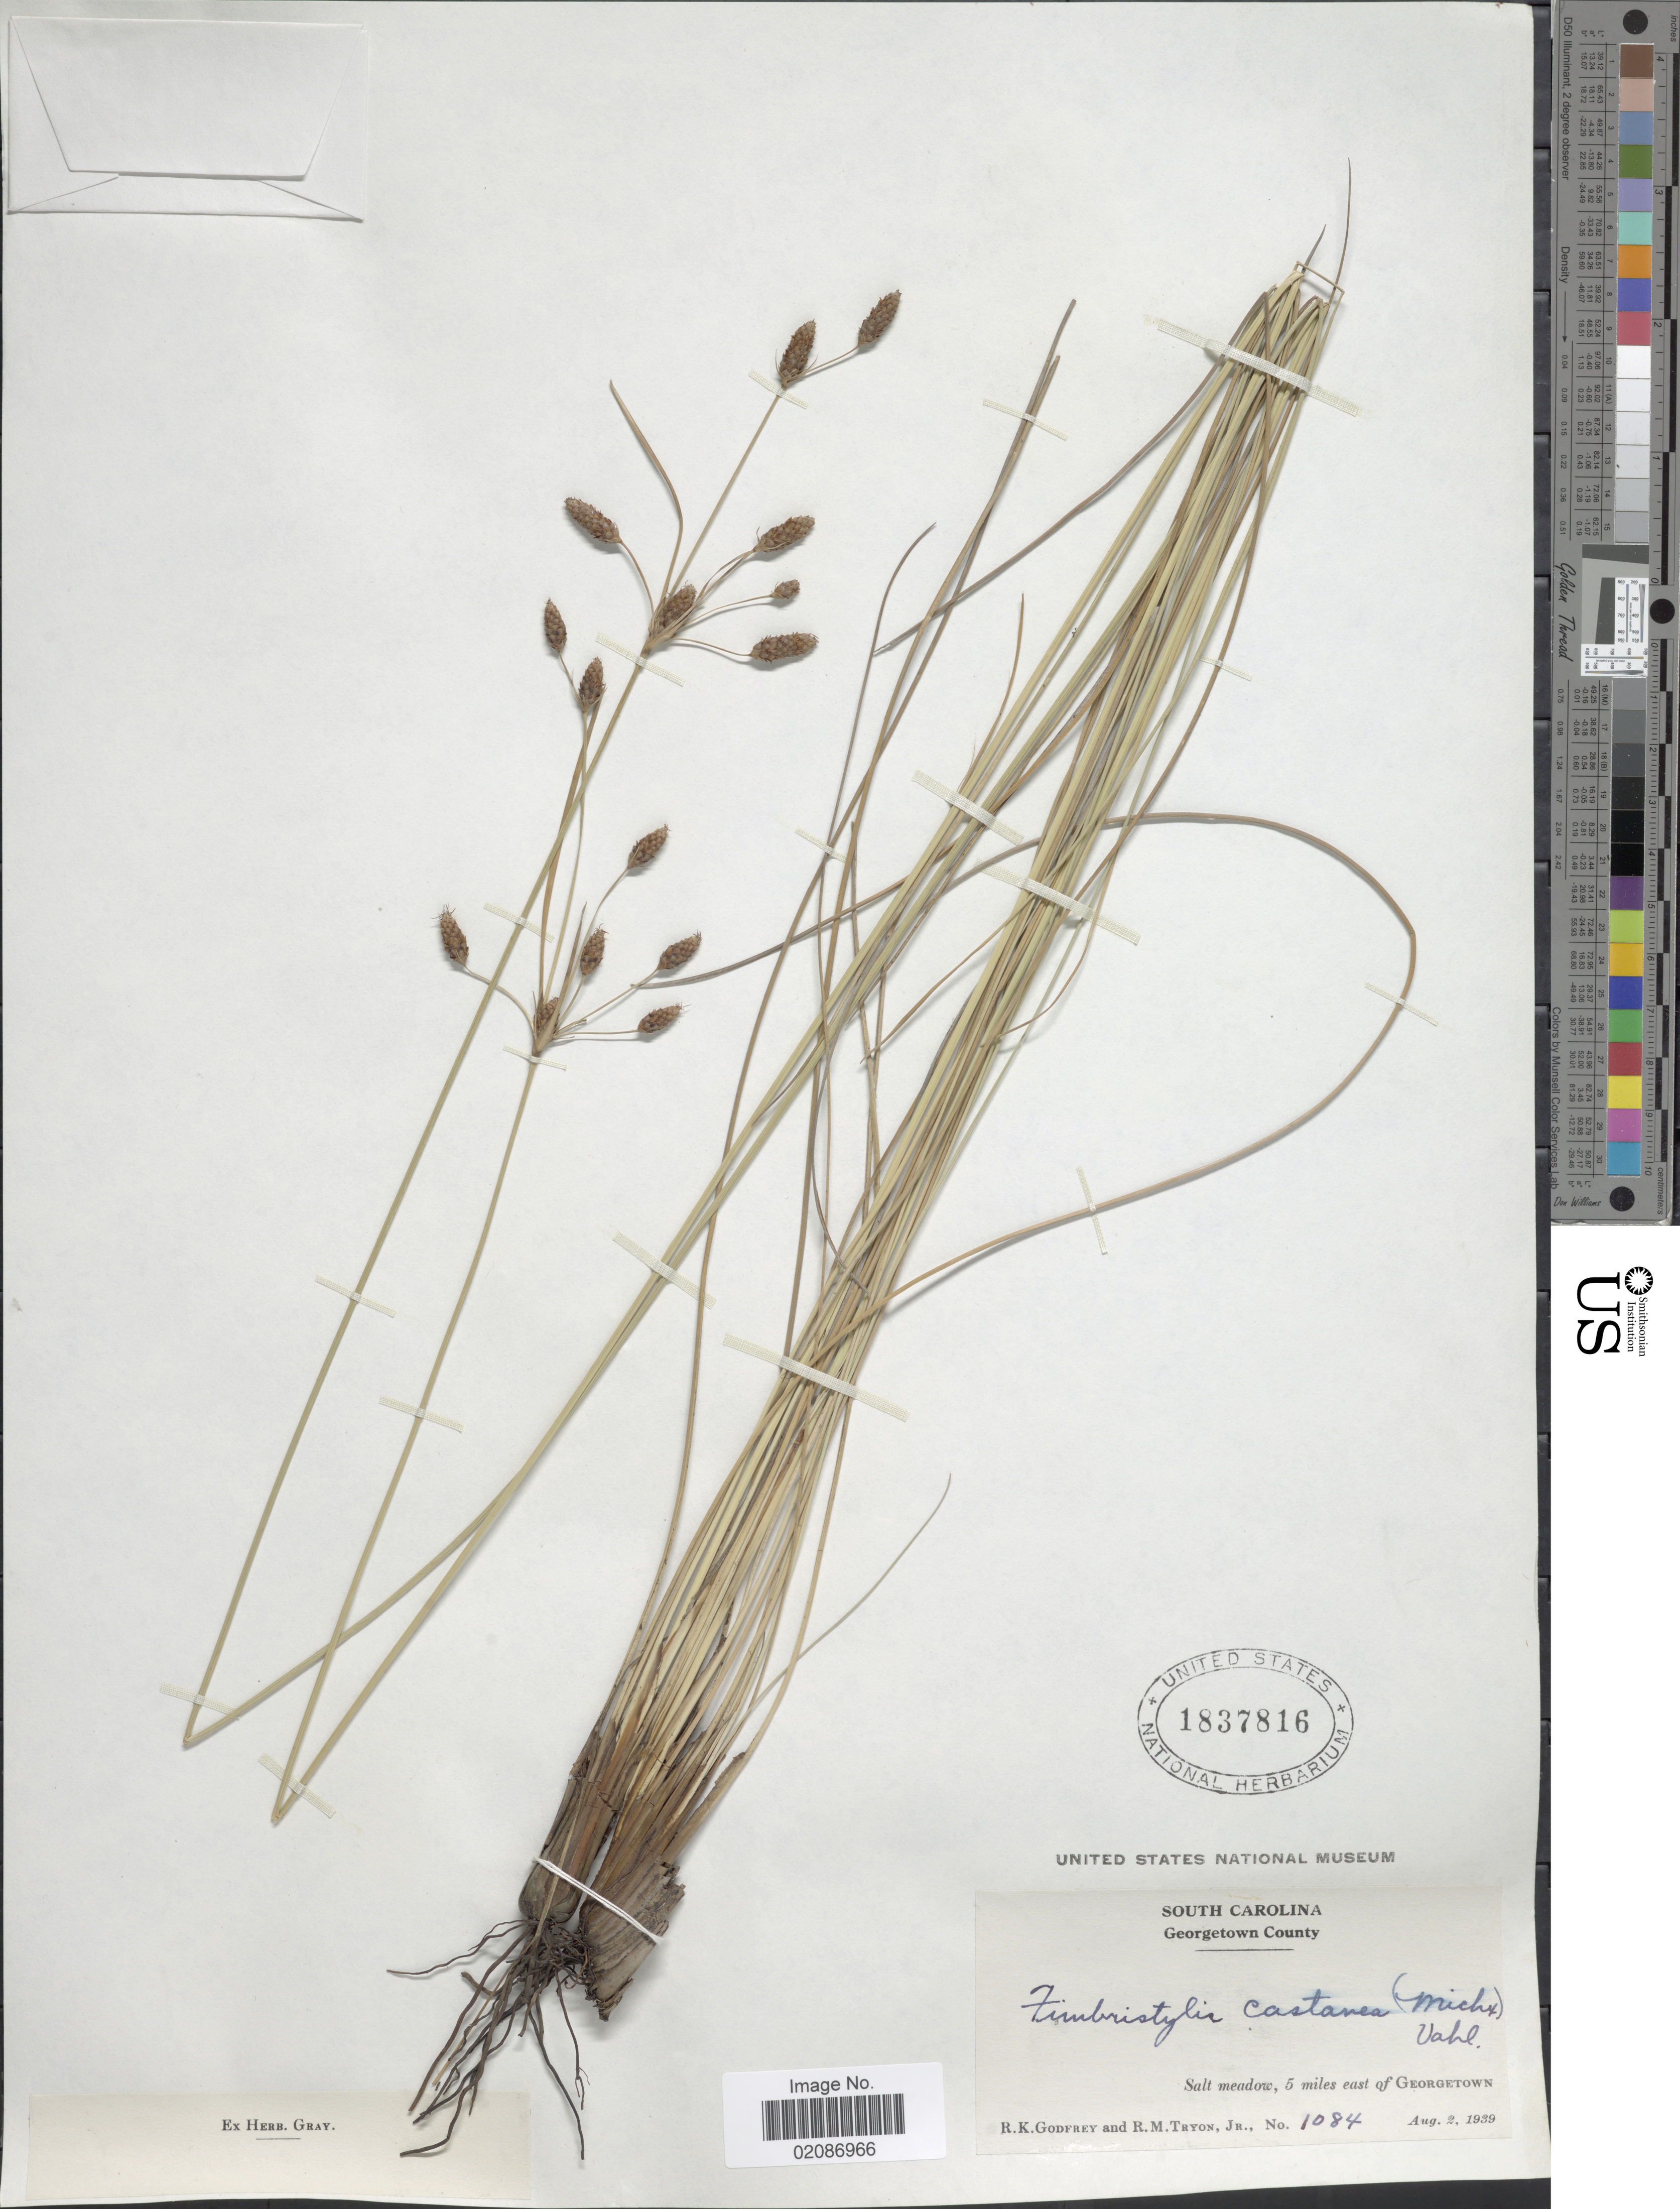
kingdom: Plantae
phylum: Tracheophyta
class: Liliopsida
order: Poales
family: Cyperaceae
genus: Fimbristylis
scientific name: Fimbristylis castanea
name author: (Michx.) Vahl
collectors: R. K. Godfrey & R. M. Tryon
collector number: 1084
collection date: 1939-08-02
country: United States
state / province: South Carolina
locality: Georgetown County, Salt meadow, 5 miles of Georgetown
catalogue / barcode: US 1837816